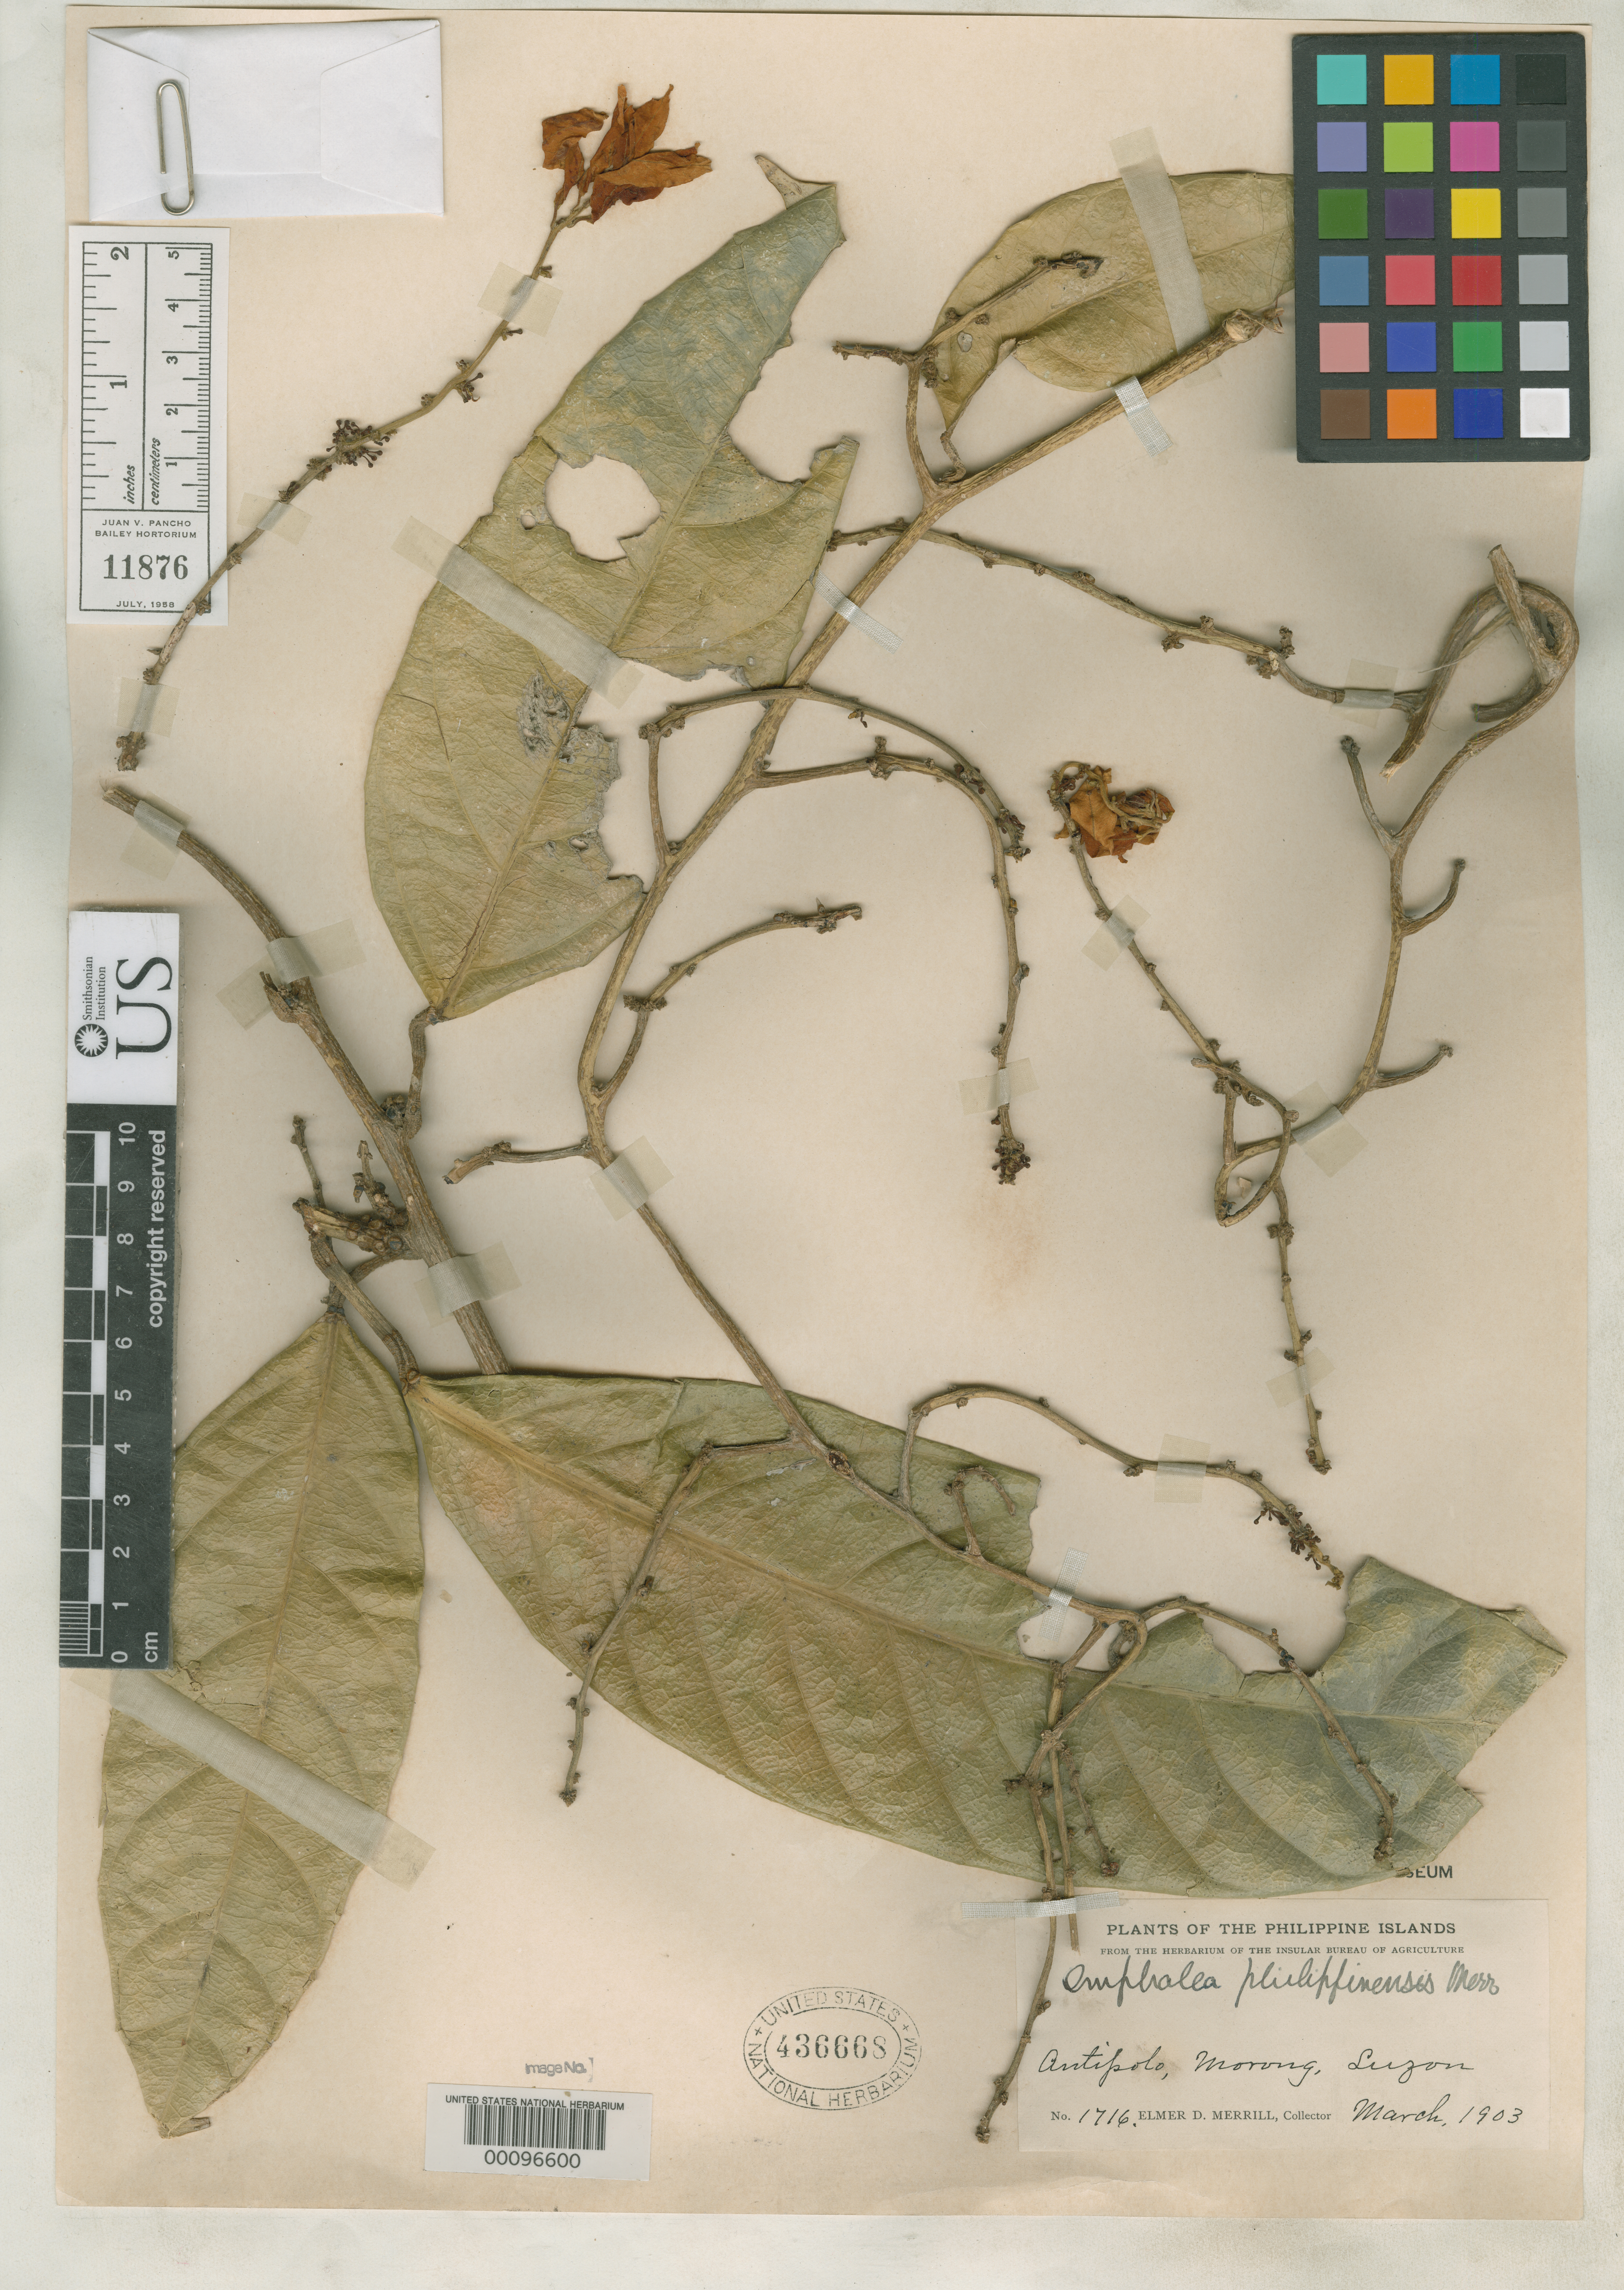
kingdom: Plantae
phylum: Tracheophyta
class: Magnoliopsida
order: Malpighiales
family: Euphorbiaceae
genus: Omphalea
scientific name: Omphalea philippinensis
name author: Merr.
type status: Isosyntype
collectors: E. D. Merrill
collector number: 1716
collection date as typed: Mar 1903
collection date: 1903-03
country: Philippines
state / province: Calabarzon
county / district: Rizal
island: Luzon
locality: Antipolo, Morong.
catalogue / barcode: US 436668